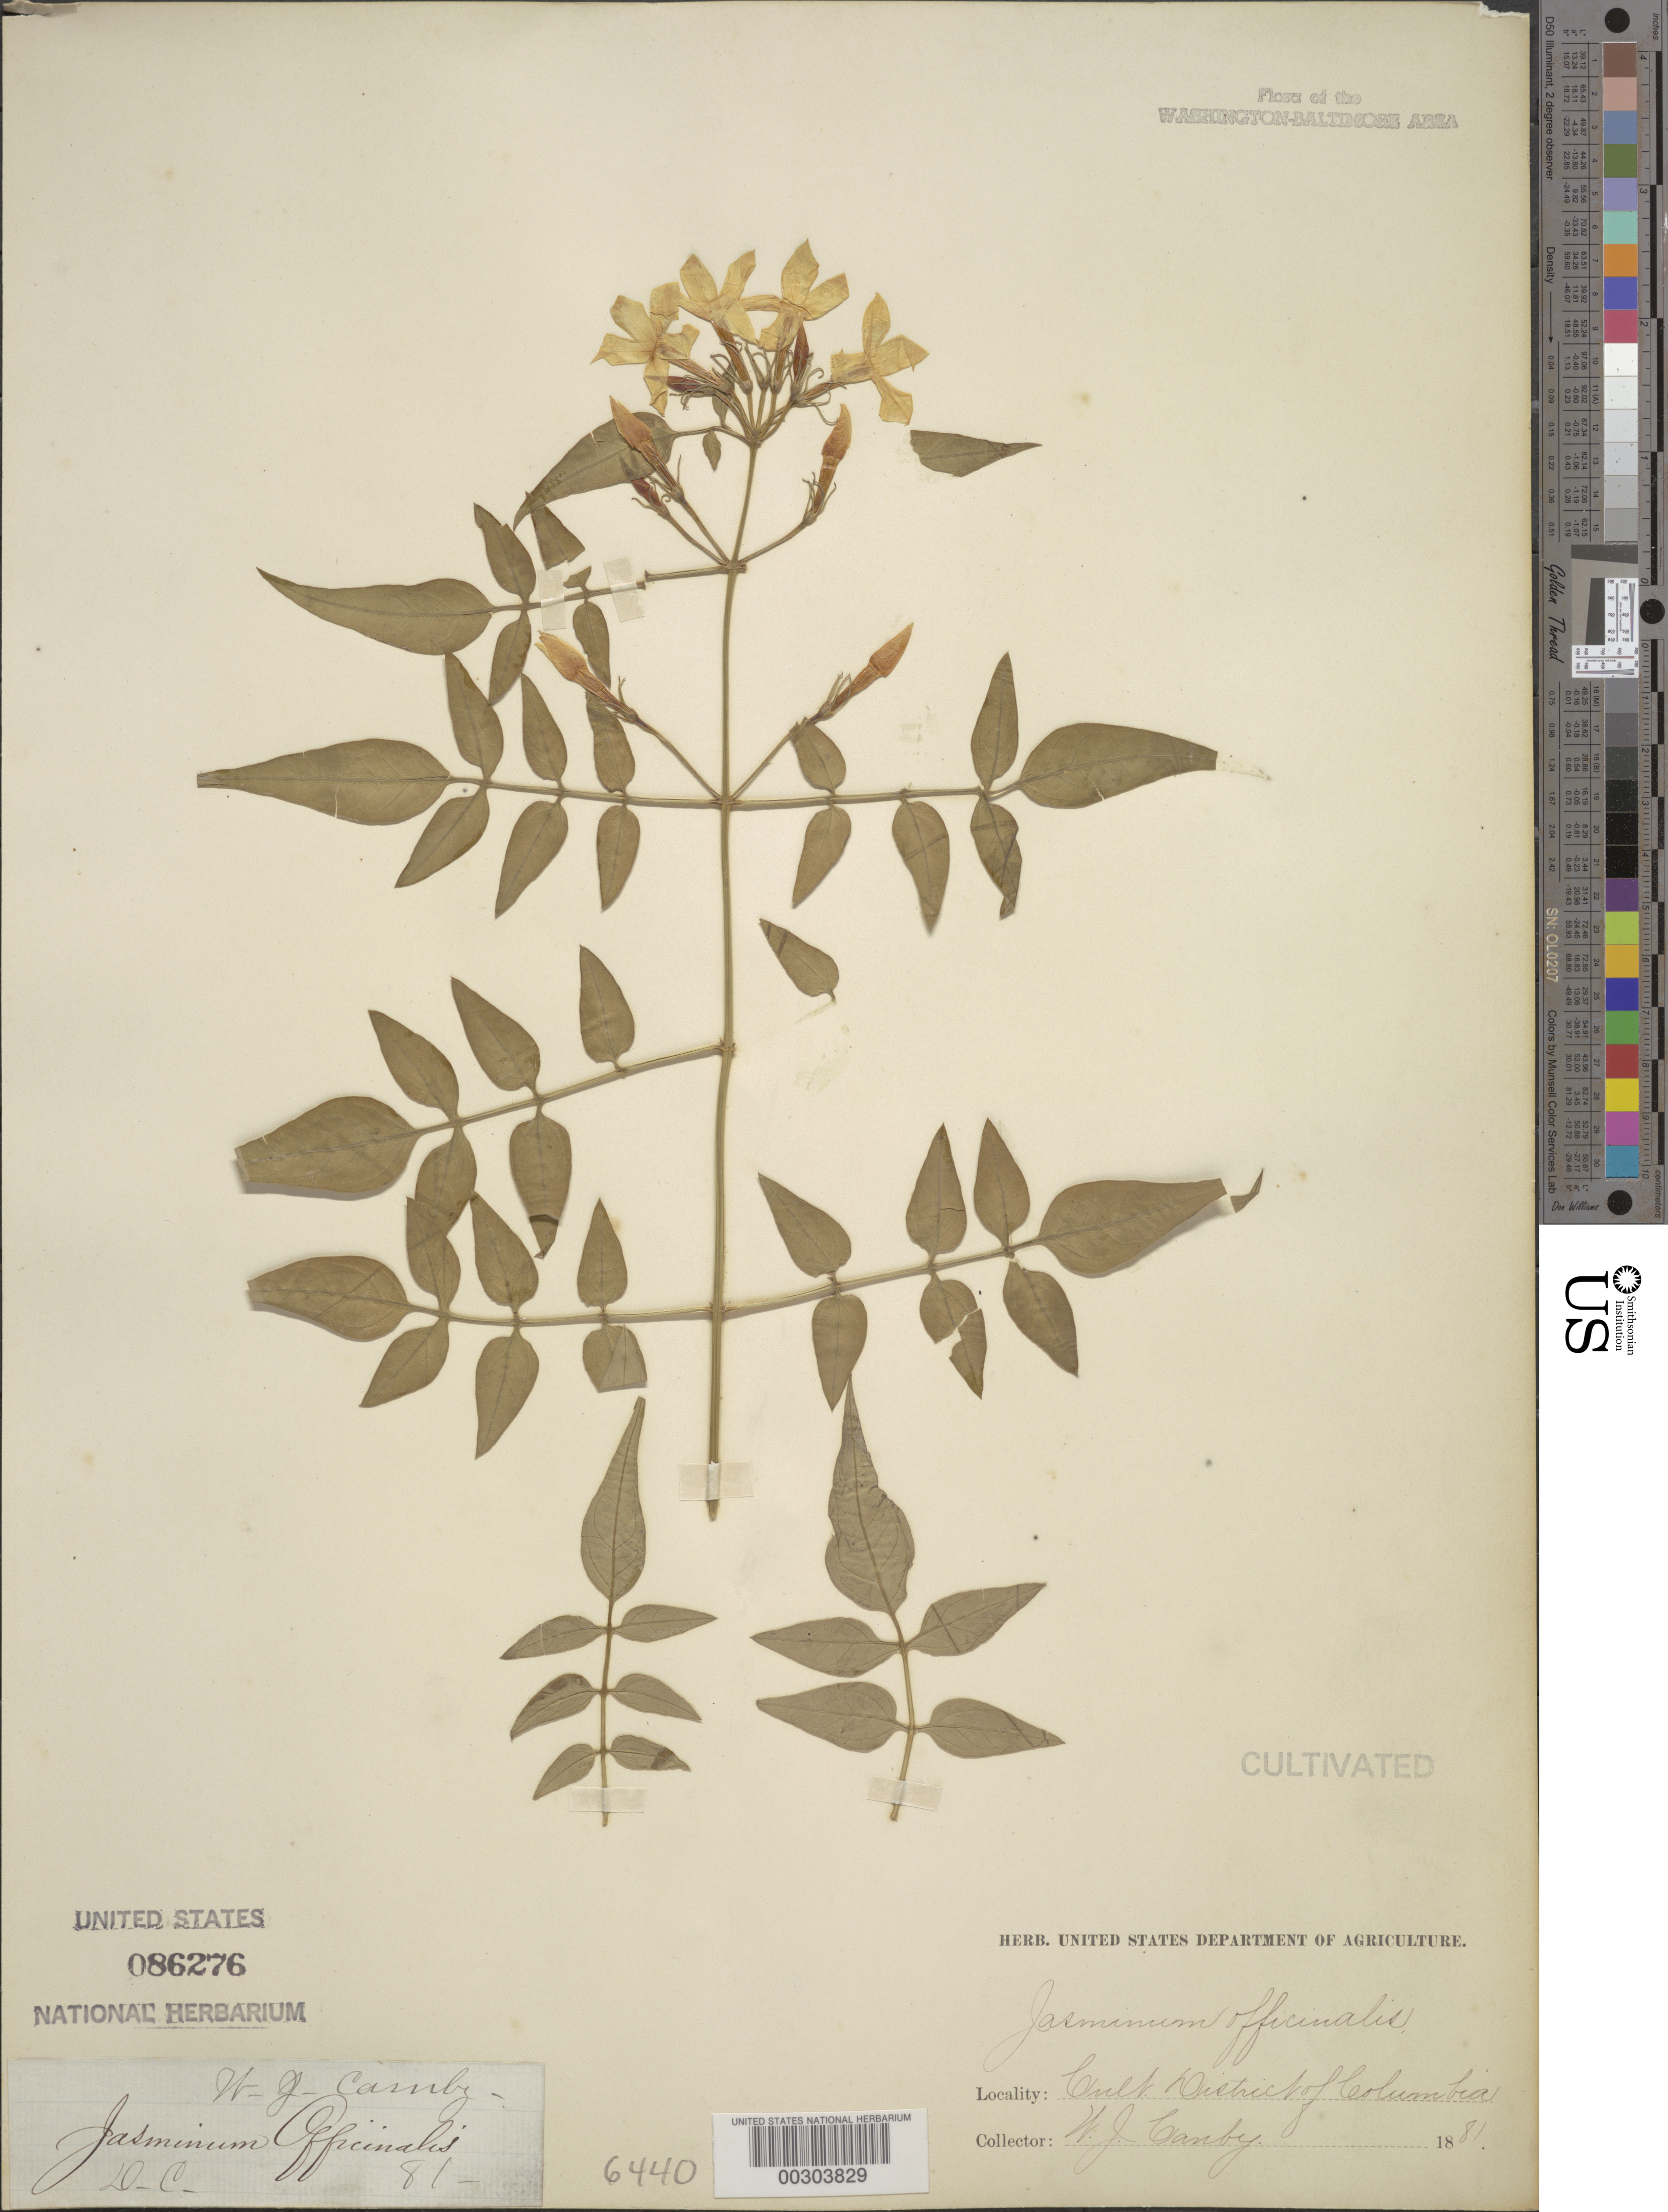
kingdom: Plantae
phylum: Tracheophyta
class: Magnoliopsida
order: Lamiales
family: Oleaceae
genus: Jasminum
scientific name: Jasminum officinale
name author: L.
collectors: W. Canby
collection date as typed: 1881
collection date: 1881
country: United States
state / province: District of Columbia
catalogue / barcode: US 86276